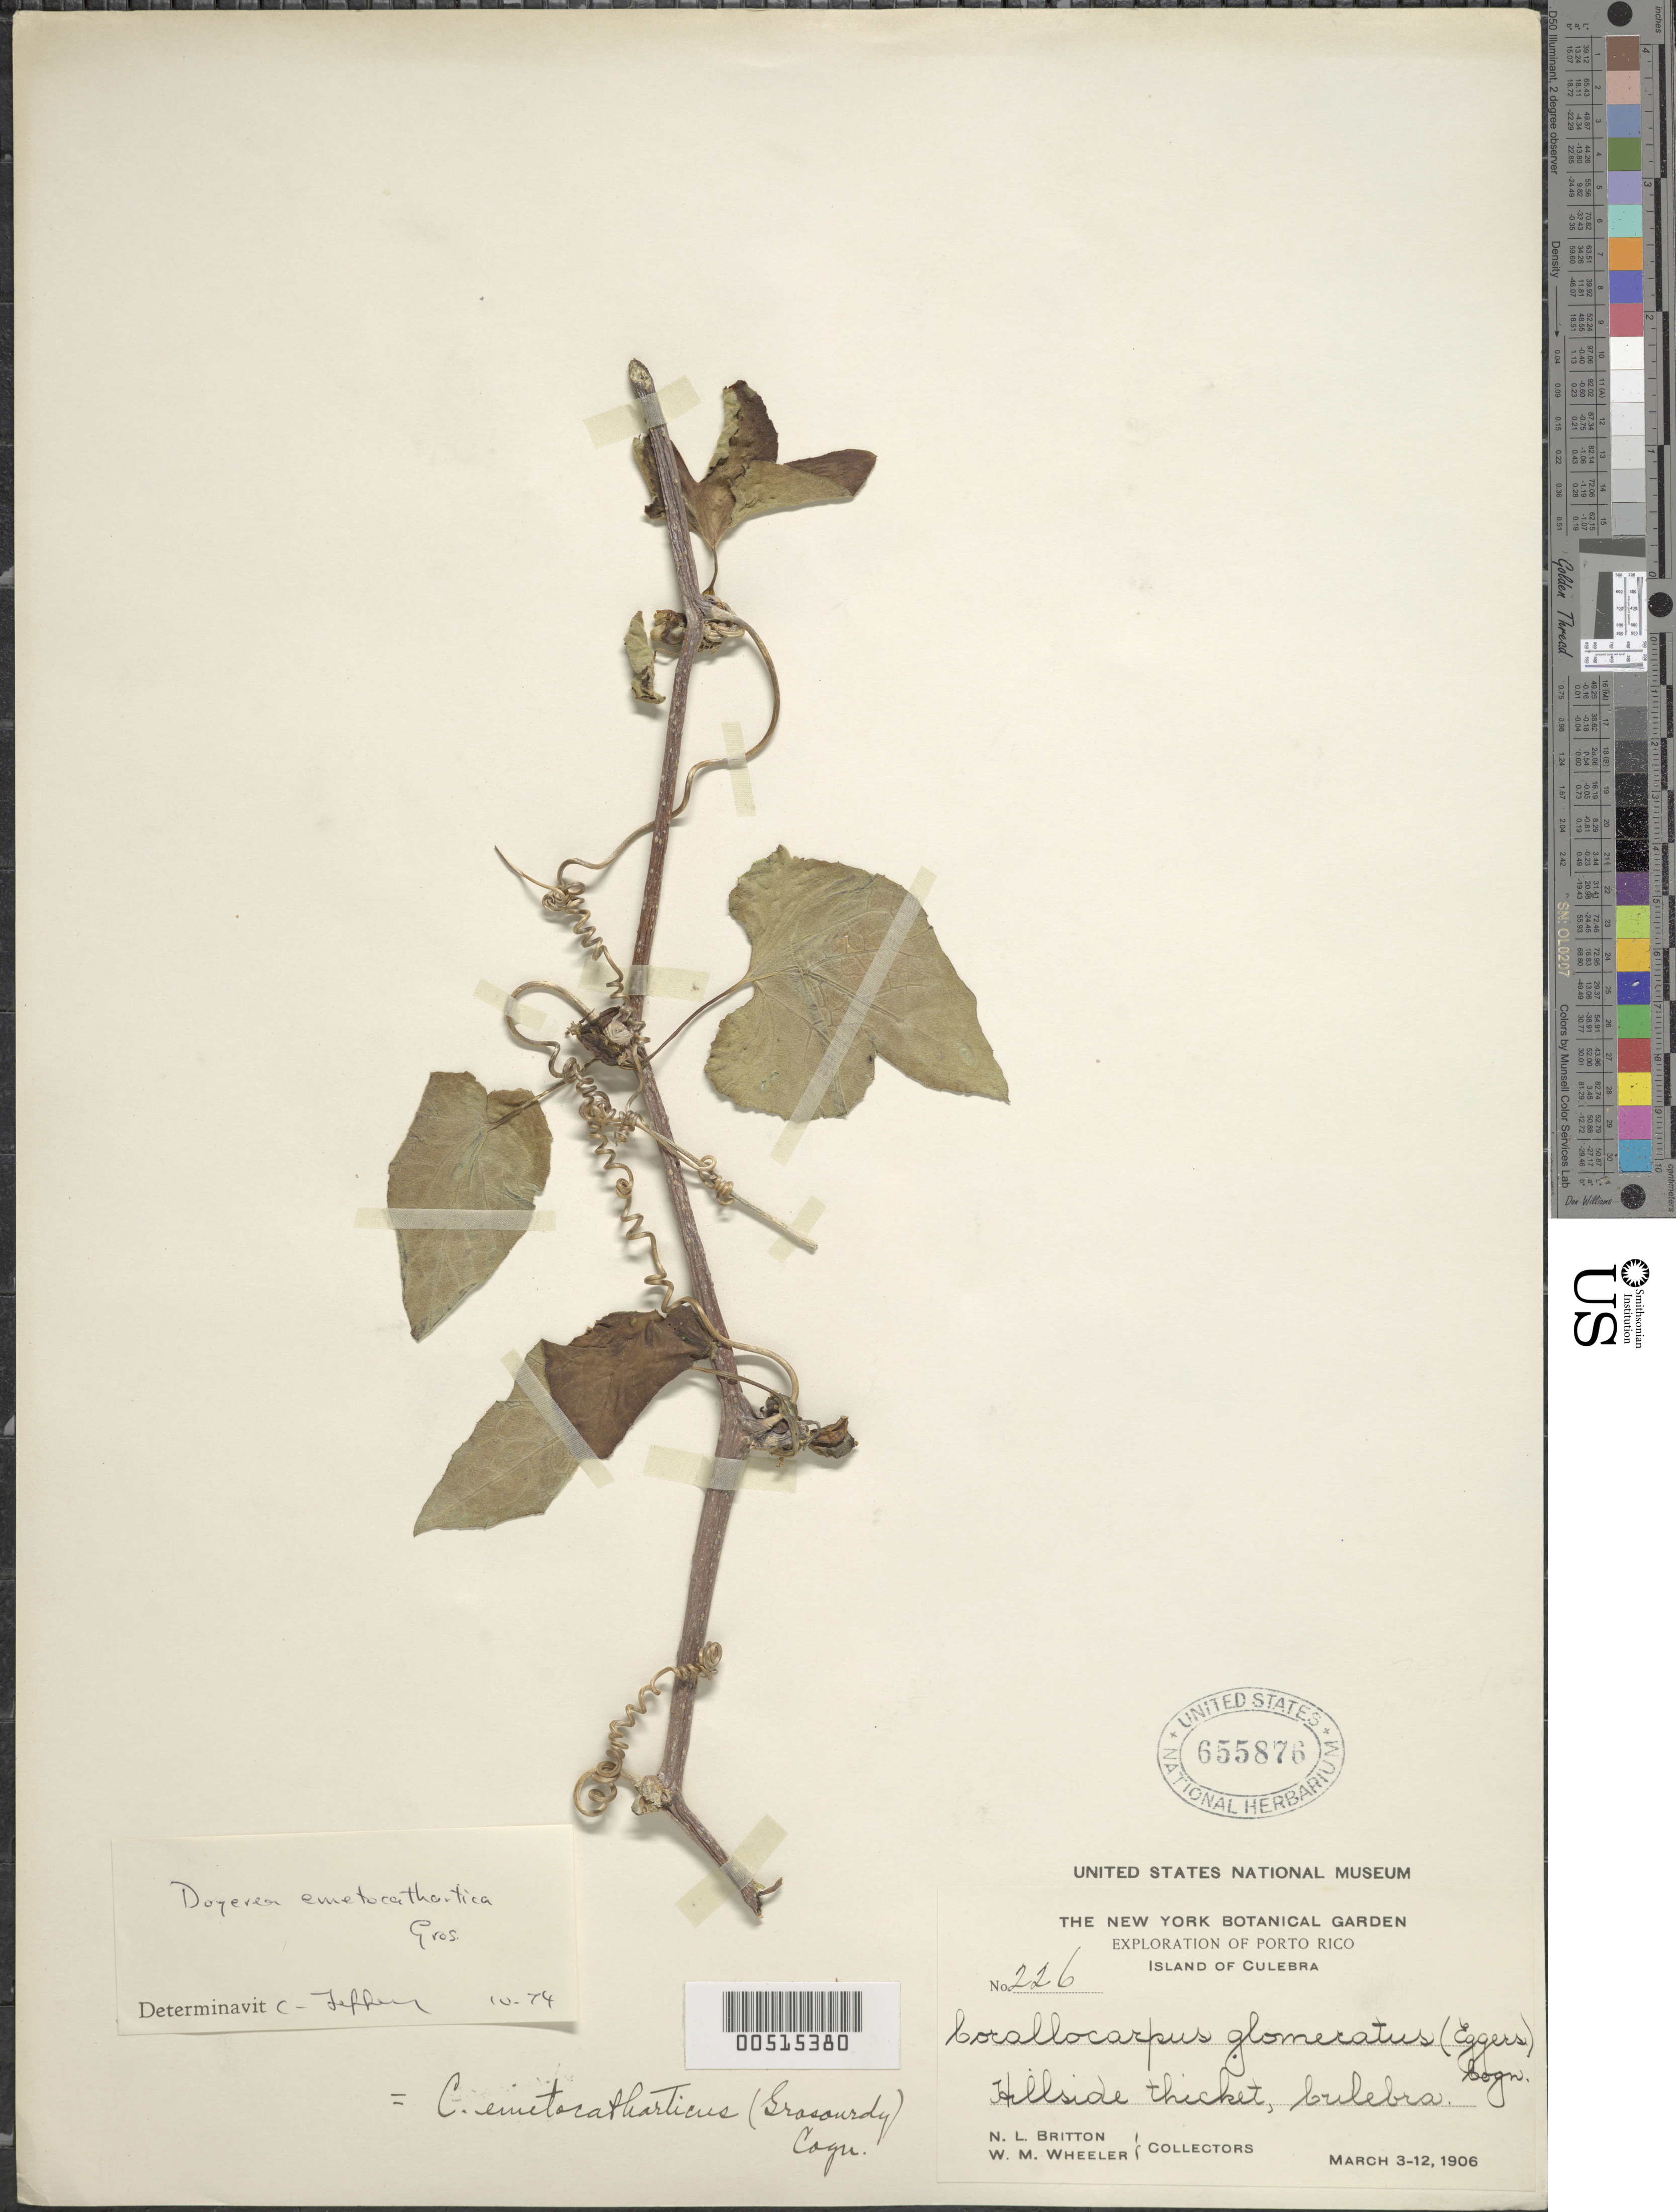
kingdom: Plantae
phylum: Tracheophyta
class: Magnoliopsida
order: Cucurbitales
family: Cucurbitaceae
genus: Doyerea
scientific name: Doyerea emetocathartica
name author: Grousordy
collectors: N. Britton & W. Wheeler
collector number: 226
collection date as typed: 03 Mar 1906 to 12 Mar 1906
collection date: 1906-03-03/1906-03-12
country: Puerto Rico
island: Greater Antilles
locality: Culebra Island. Hillside thicket.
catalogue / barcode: US 655876